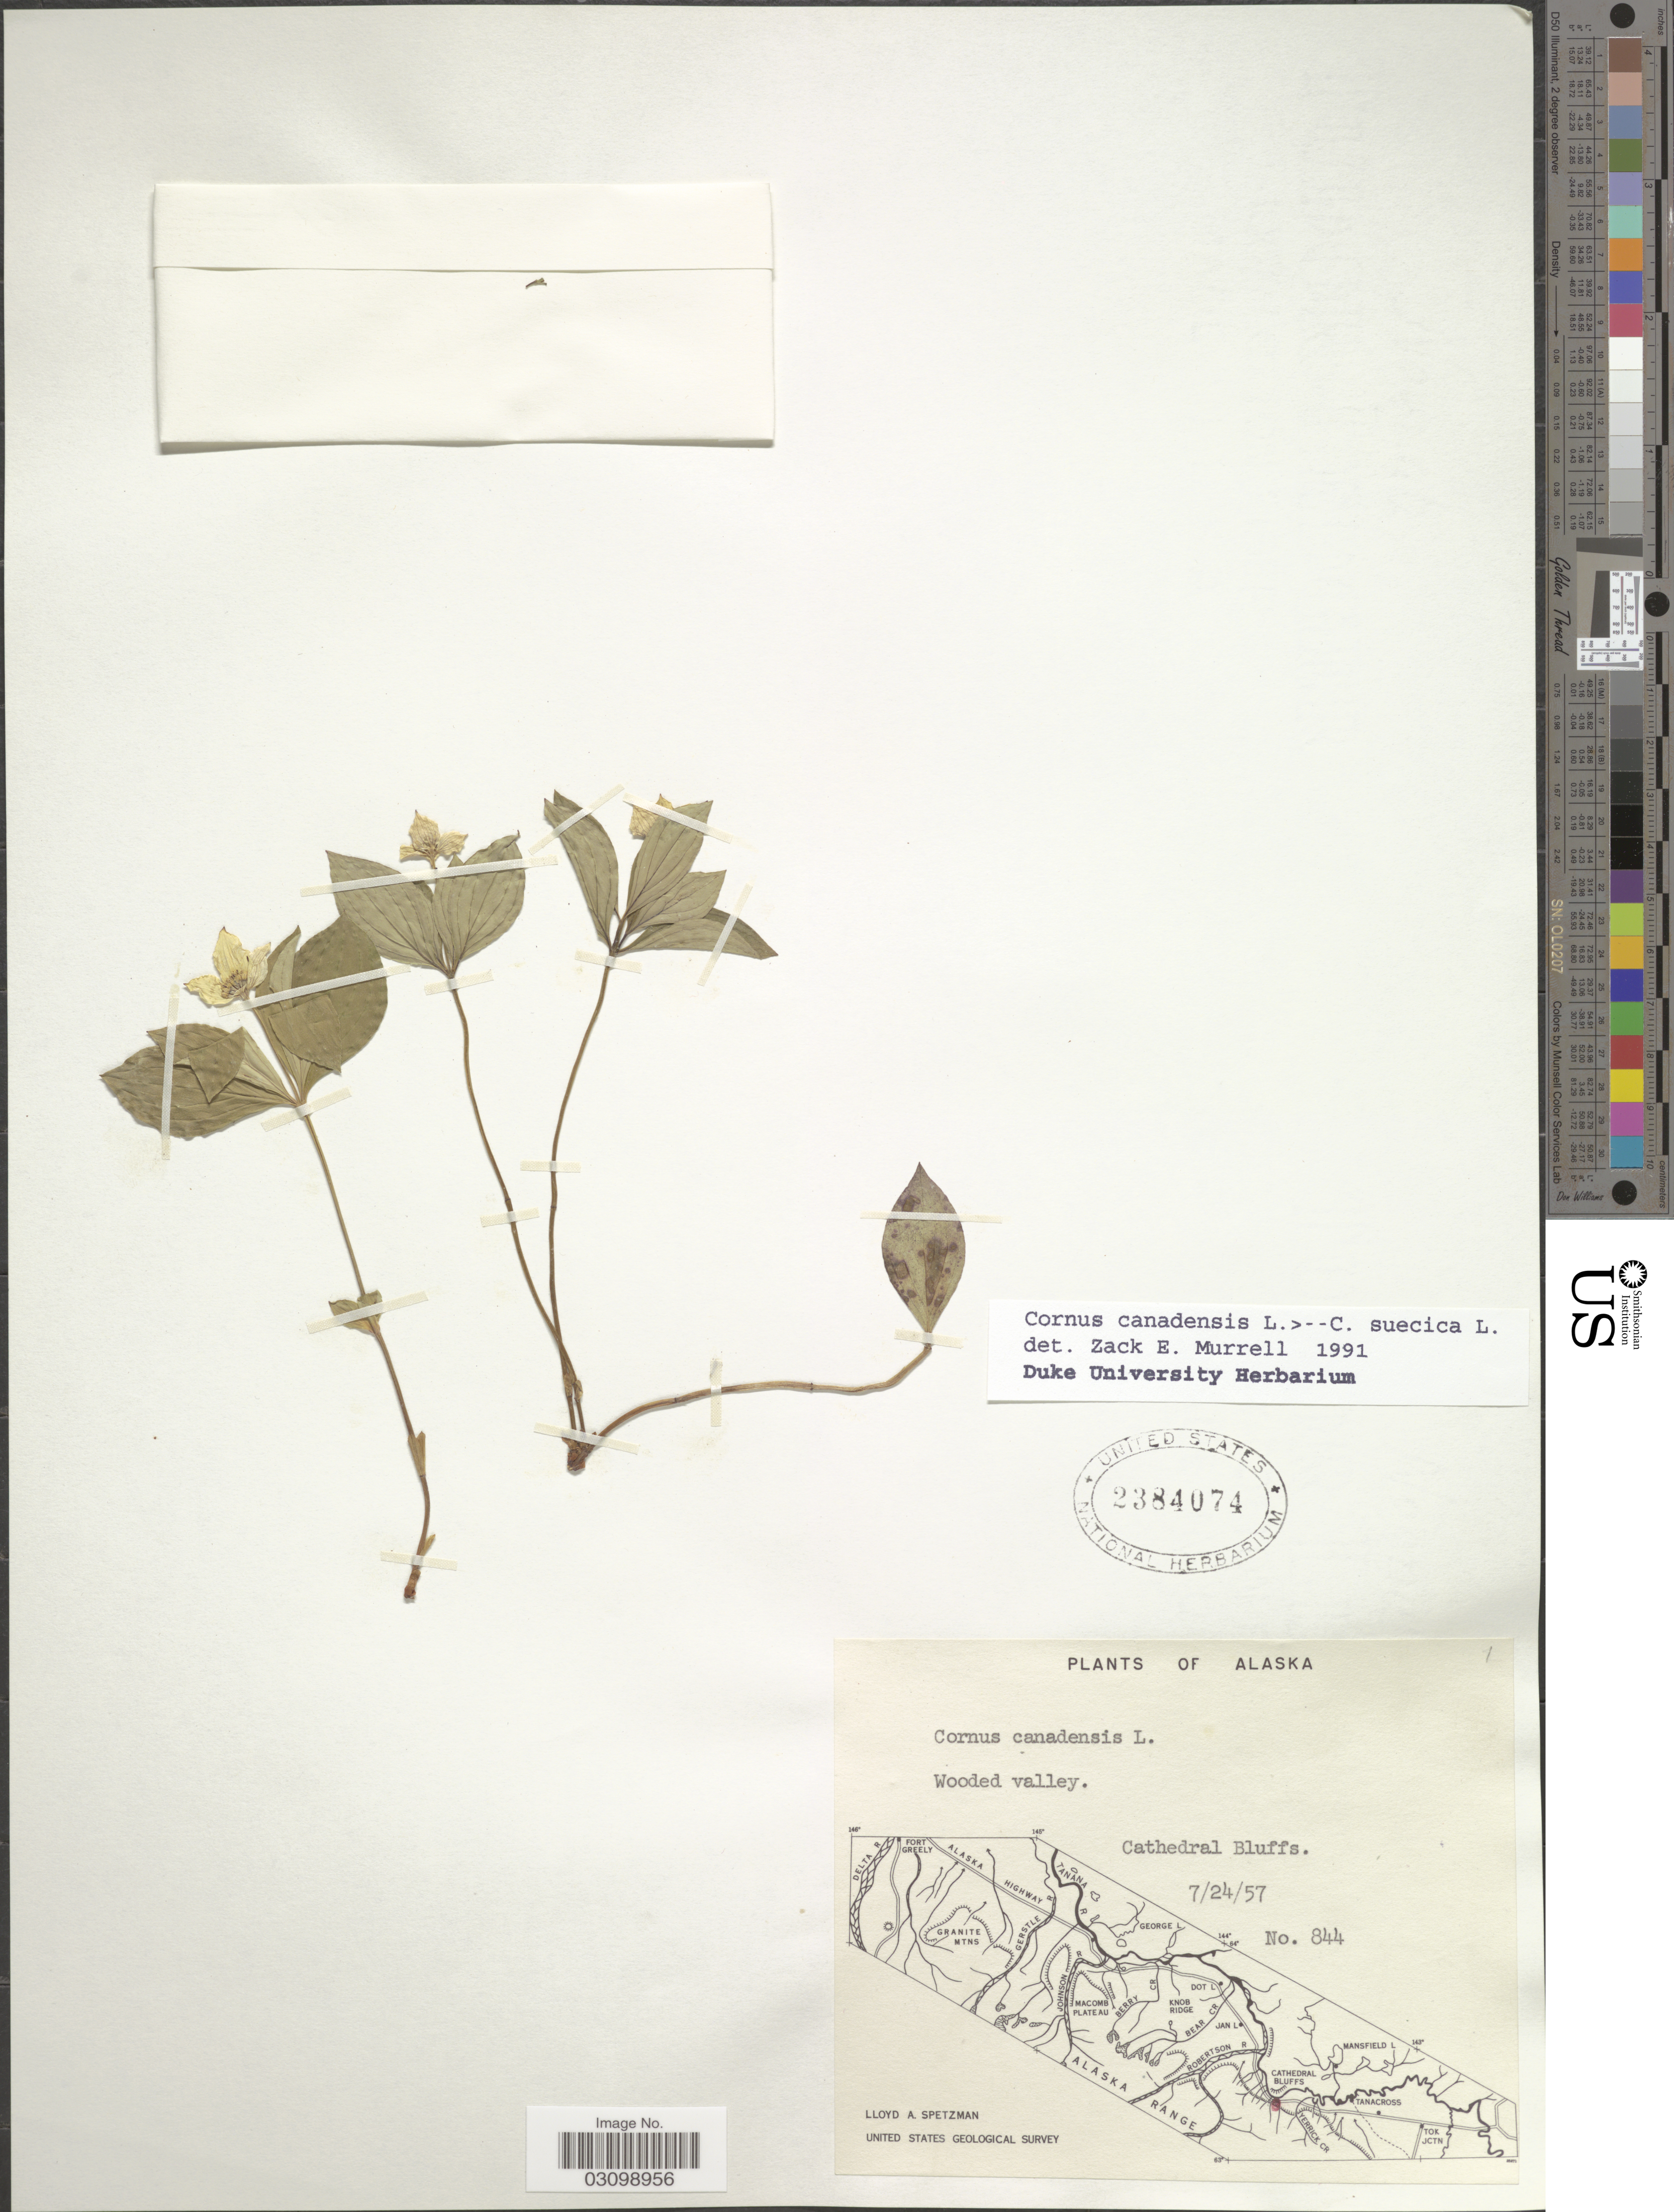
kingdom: Plantae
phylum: Tracheophyta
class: Magnoliopsida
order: Cornales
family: Cornaceae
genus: Cornus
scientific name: Cornus sp.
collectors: L. Spetzman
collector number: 884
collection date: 1957-07-24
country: United States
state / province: Alaska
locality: Wooded valley, Cathedral Bluffs.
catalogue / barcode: US 2384074